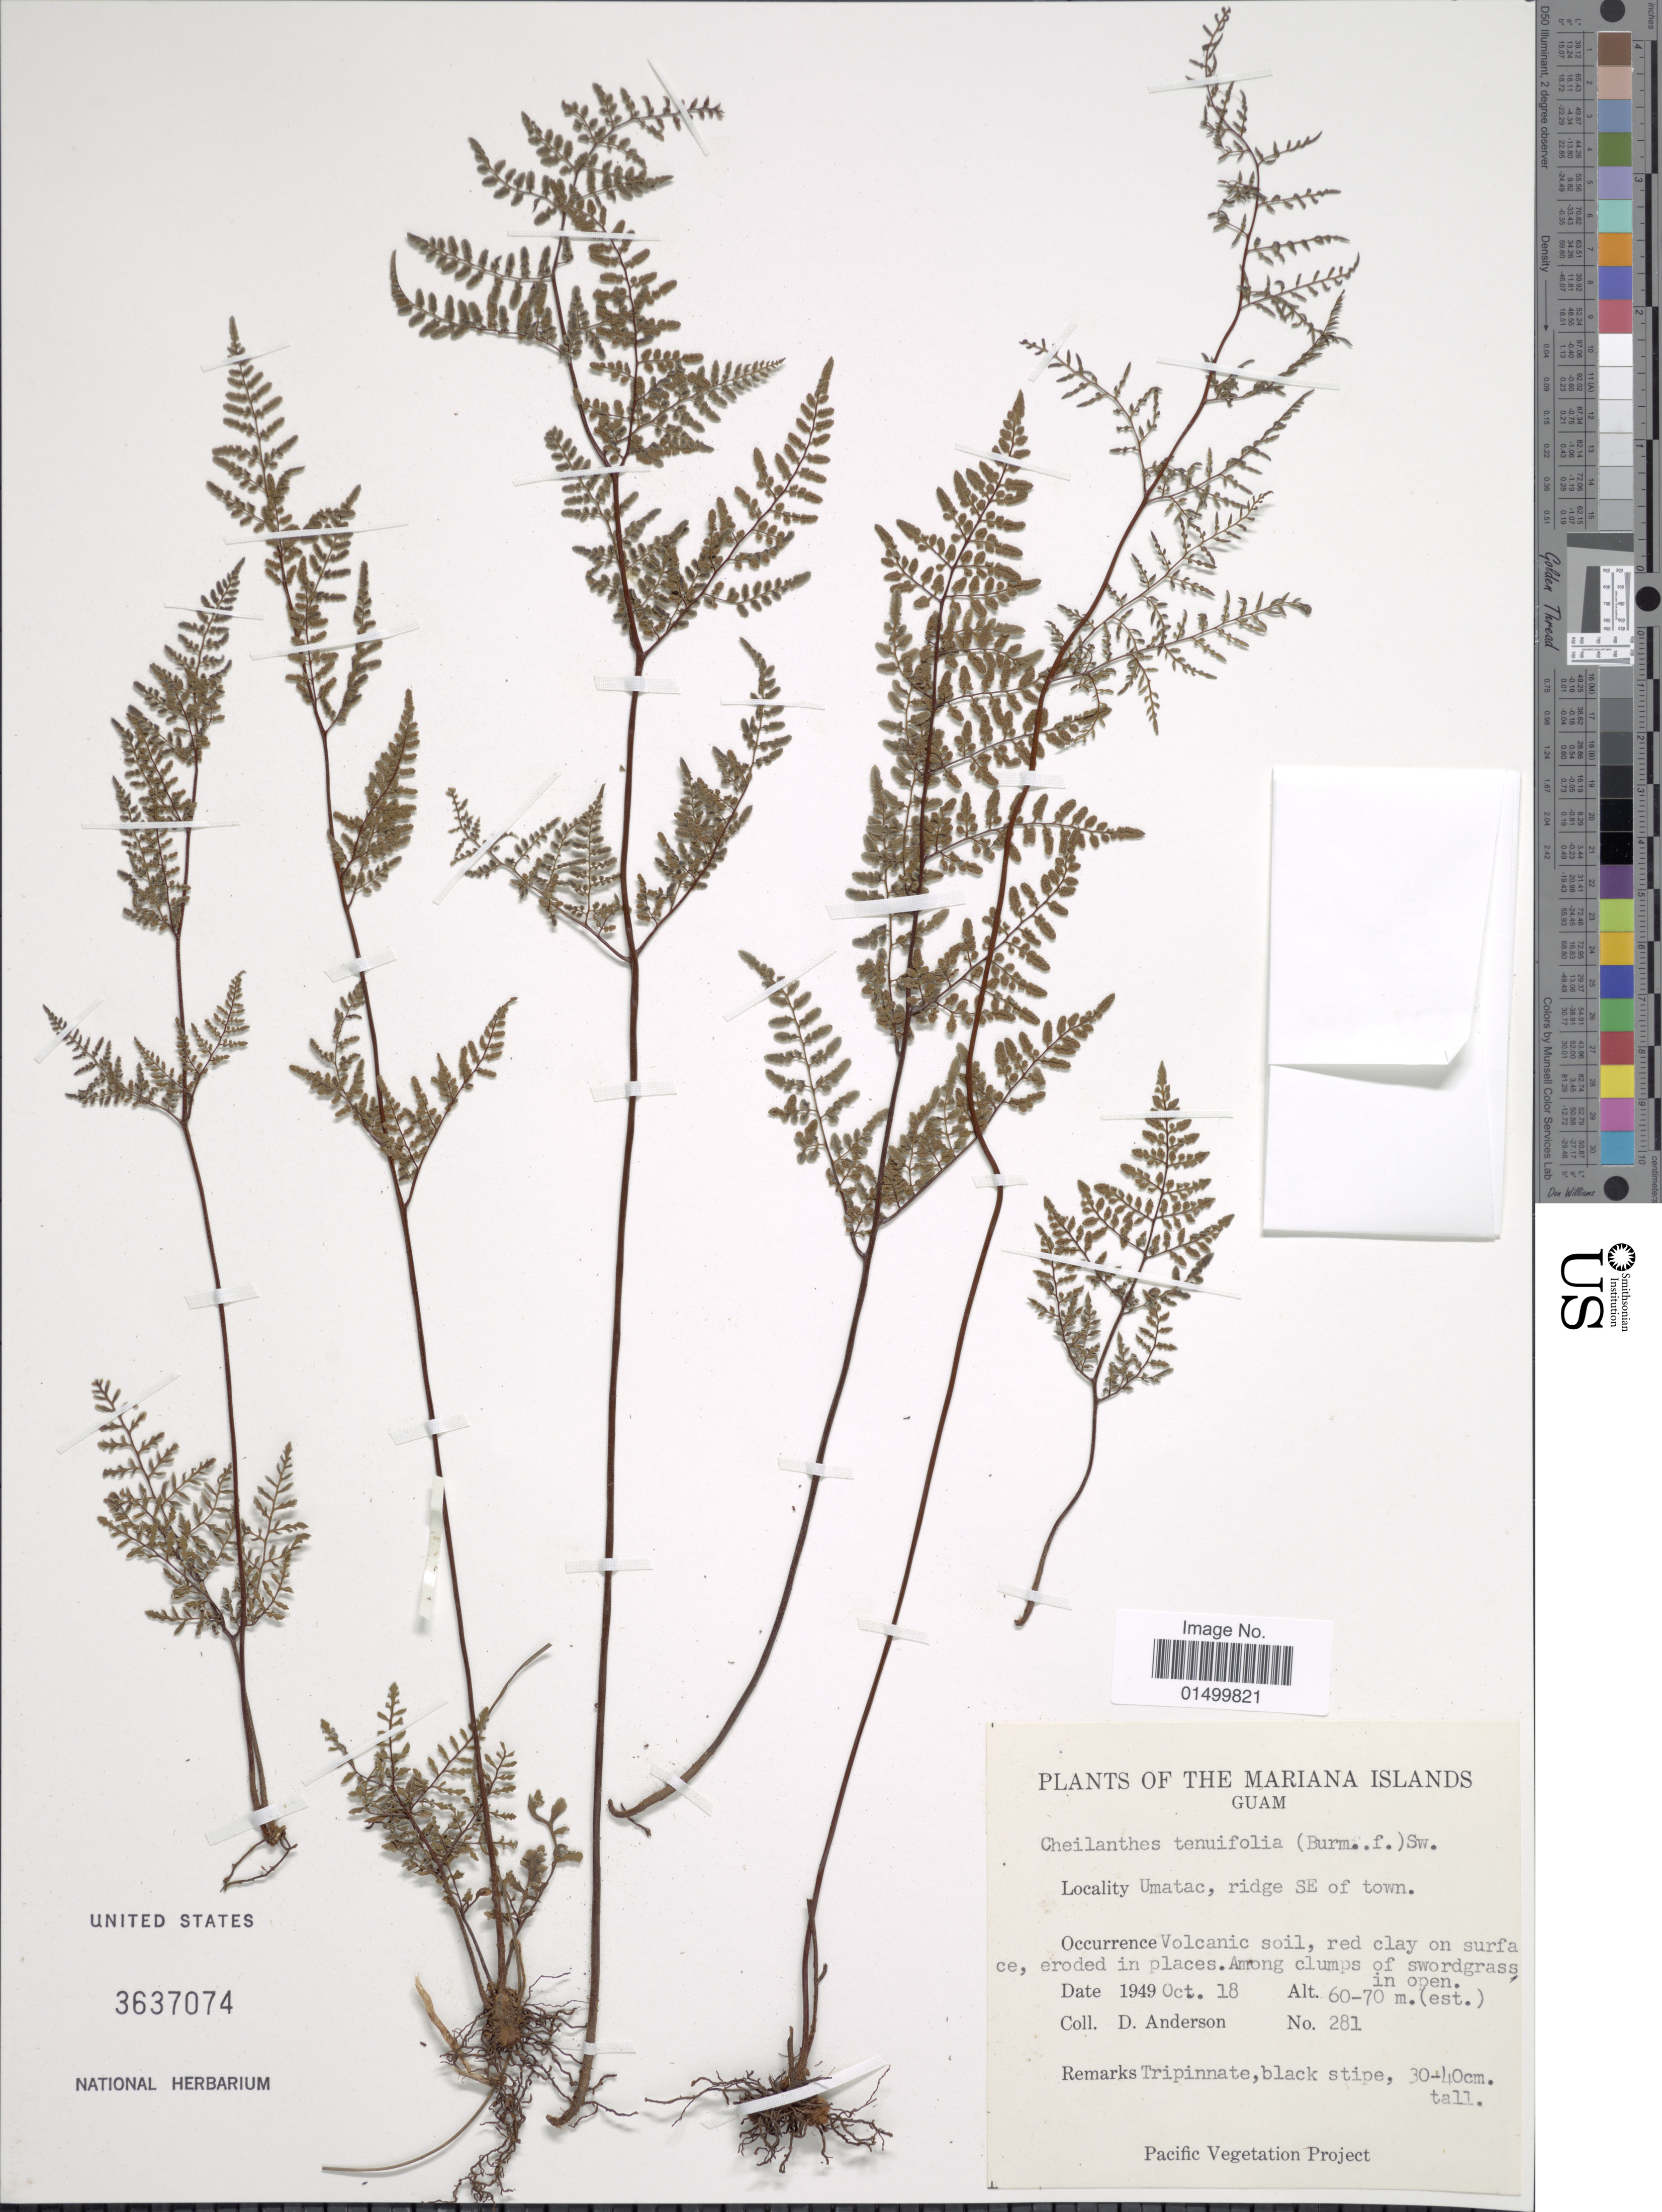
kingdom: Plantae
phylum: Tracheophyta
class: Polypodiopsida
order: Polypodiales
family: Pteridaceae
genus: Cheilanthes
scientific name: Cheilanthes tenuifolia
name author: (Burm. f.) Sw.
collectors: D. Anderson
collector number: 281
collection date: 1949-10-18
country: Guam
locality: The Mariana Islands, Umatac, ridge SE of town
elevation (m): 60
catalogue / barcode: US 3637074